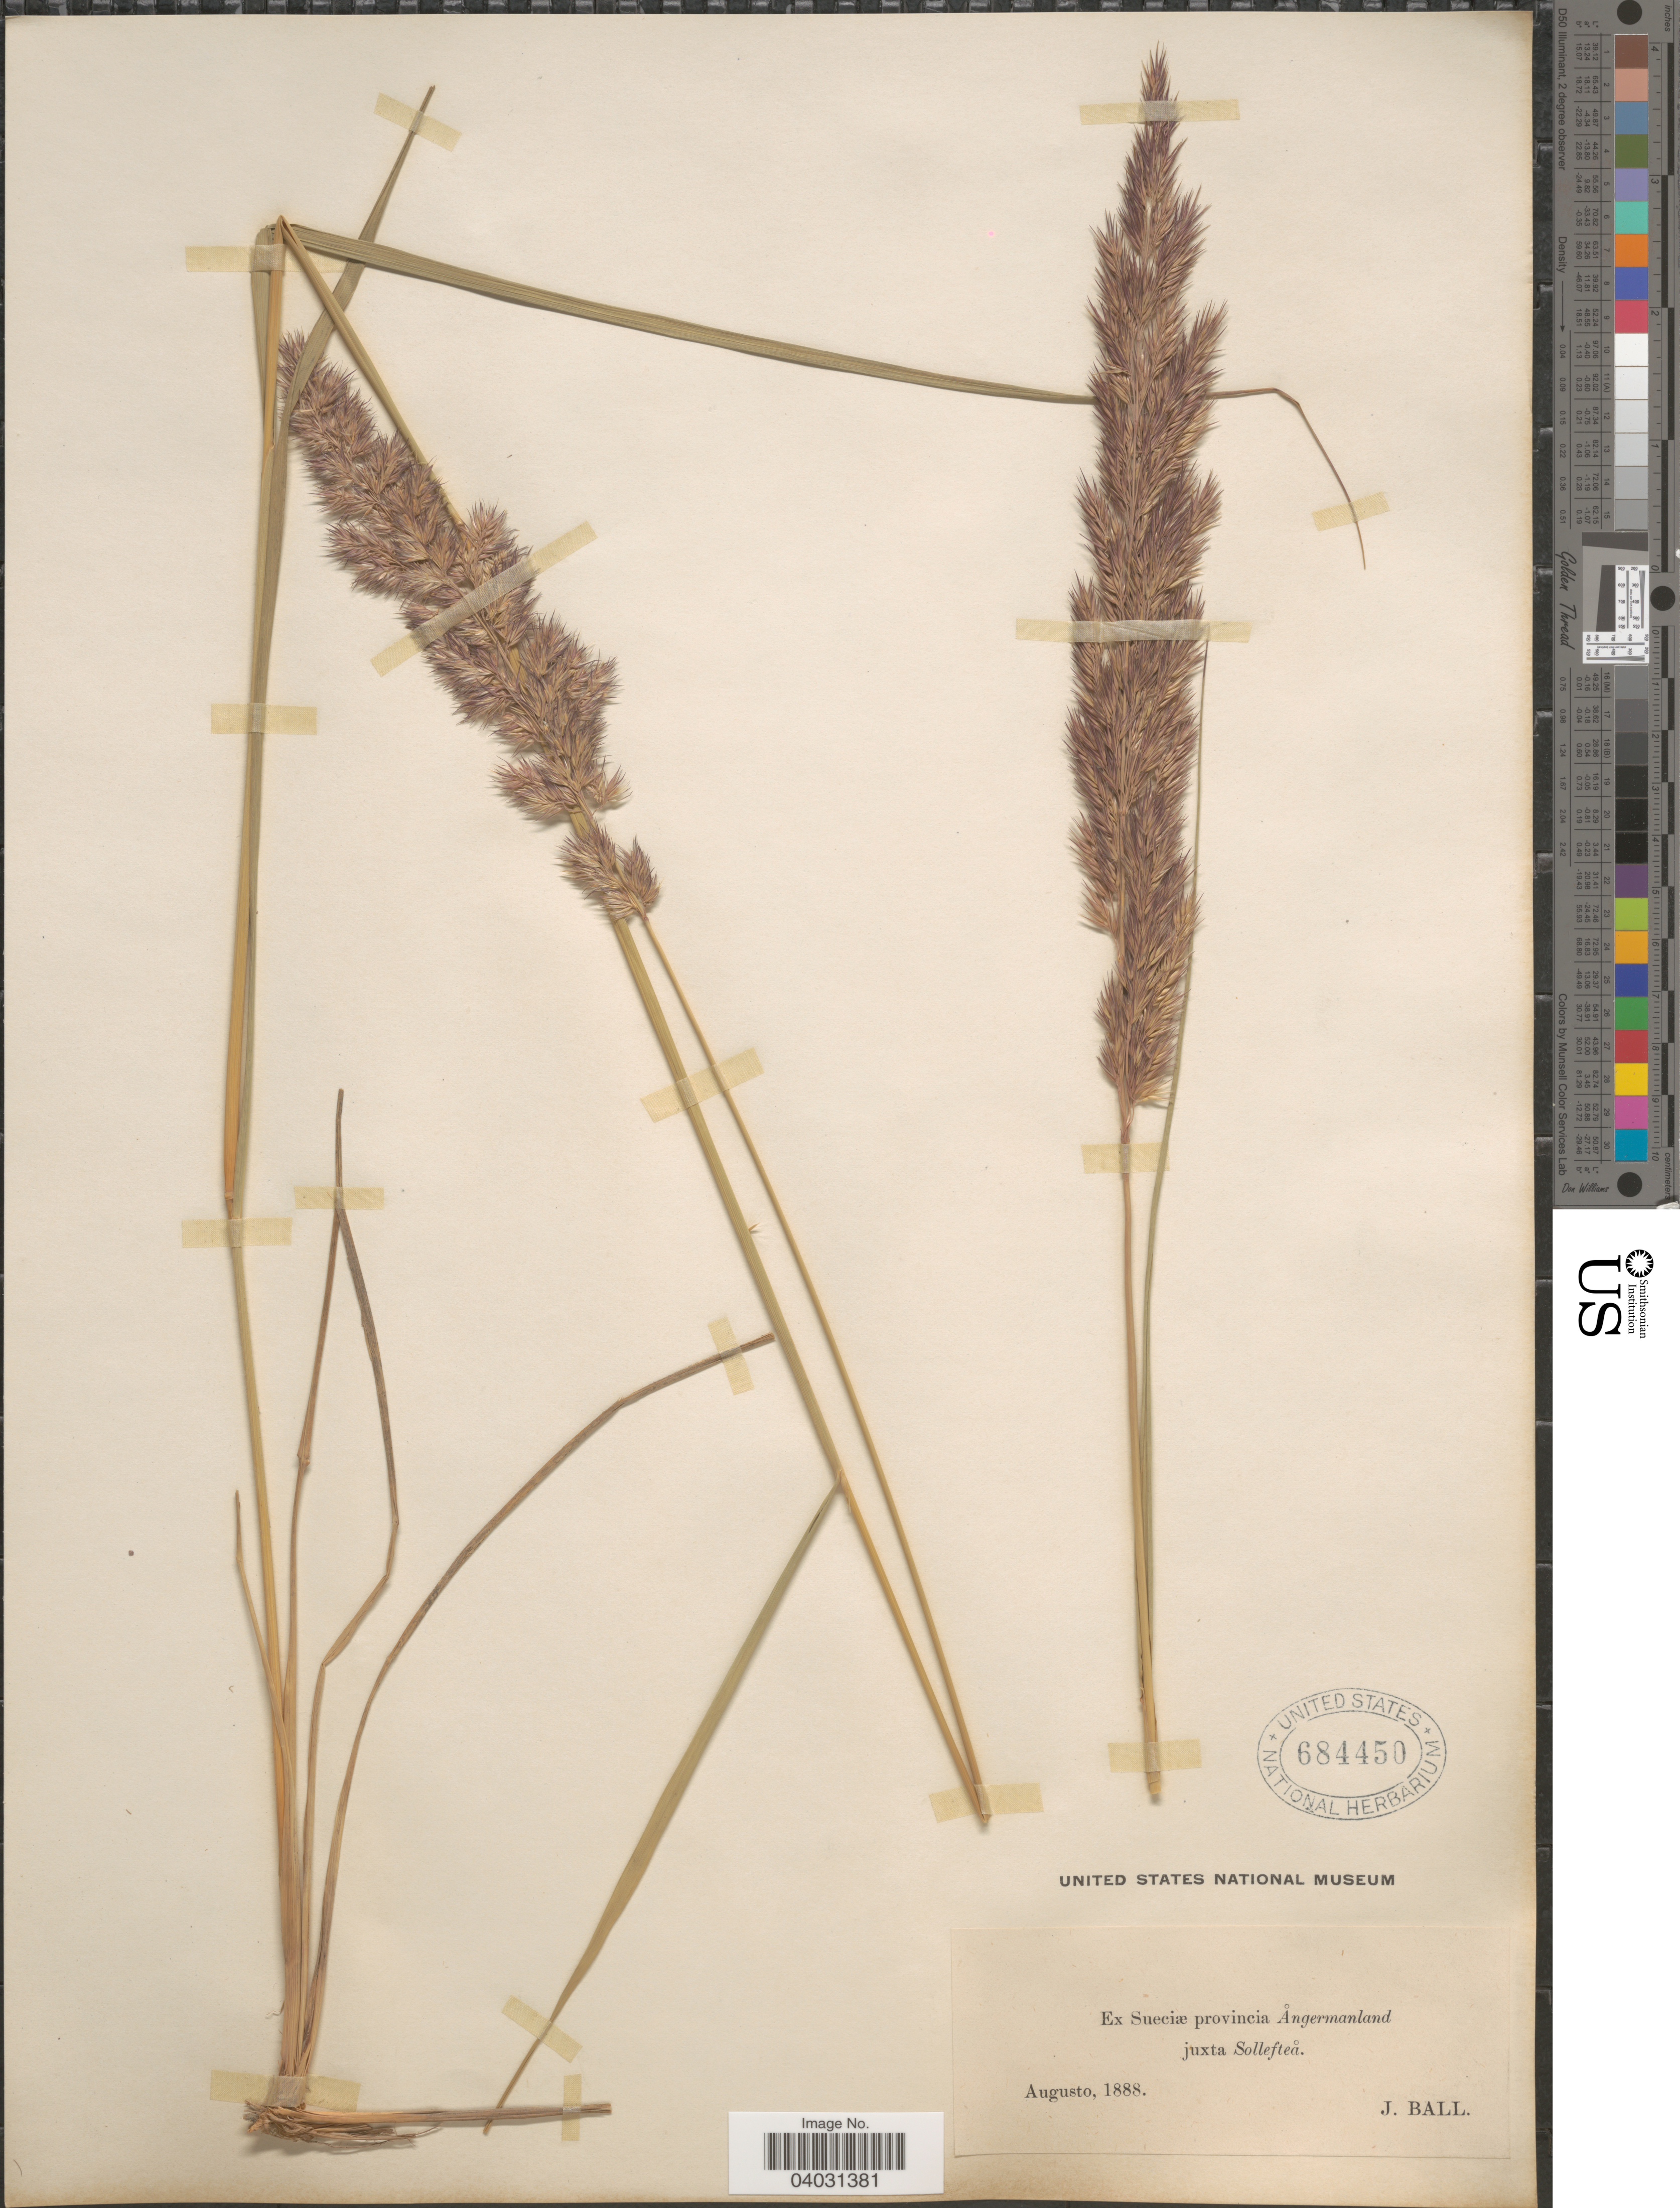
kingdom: Plantae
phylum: Tracheophyta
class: Liliopsida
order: Poales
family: Poaceae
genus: Calamagrostis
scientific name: Calamagrostis epigeios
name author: (L.) Roth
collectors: J. Ball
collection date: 1888-08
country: Sweden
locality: Ex Sueciæ provincia Ångermanland juxta Sollefteå.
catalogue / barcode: US 684450